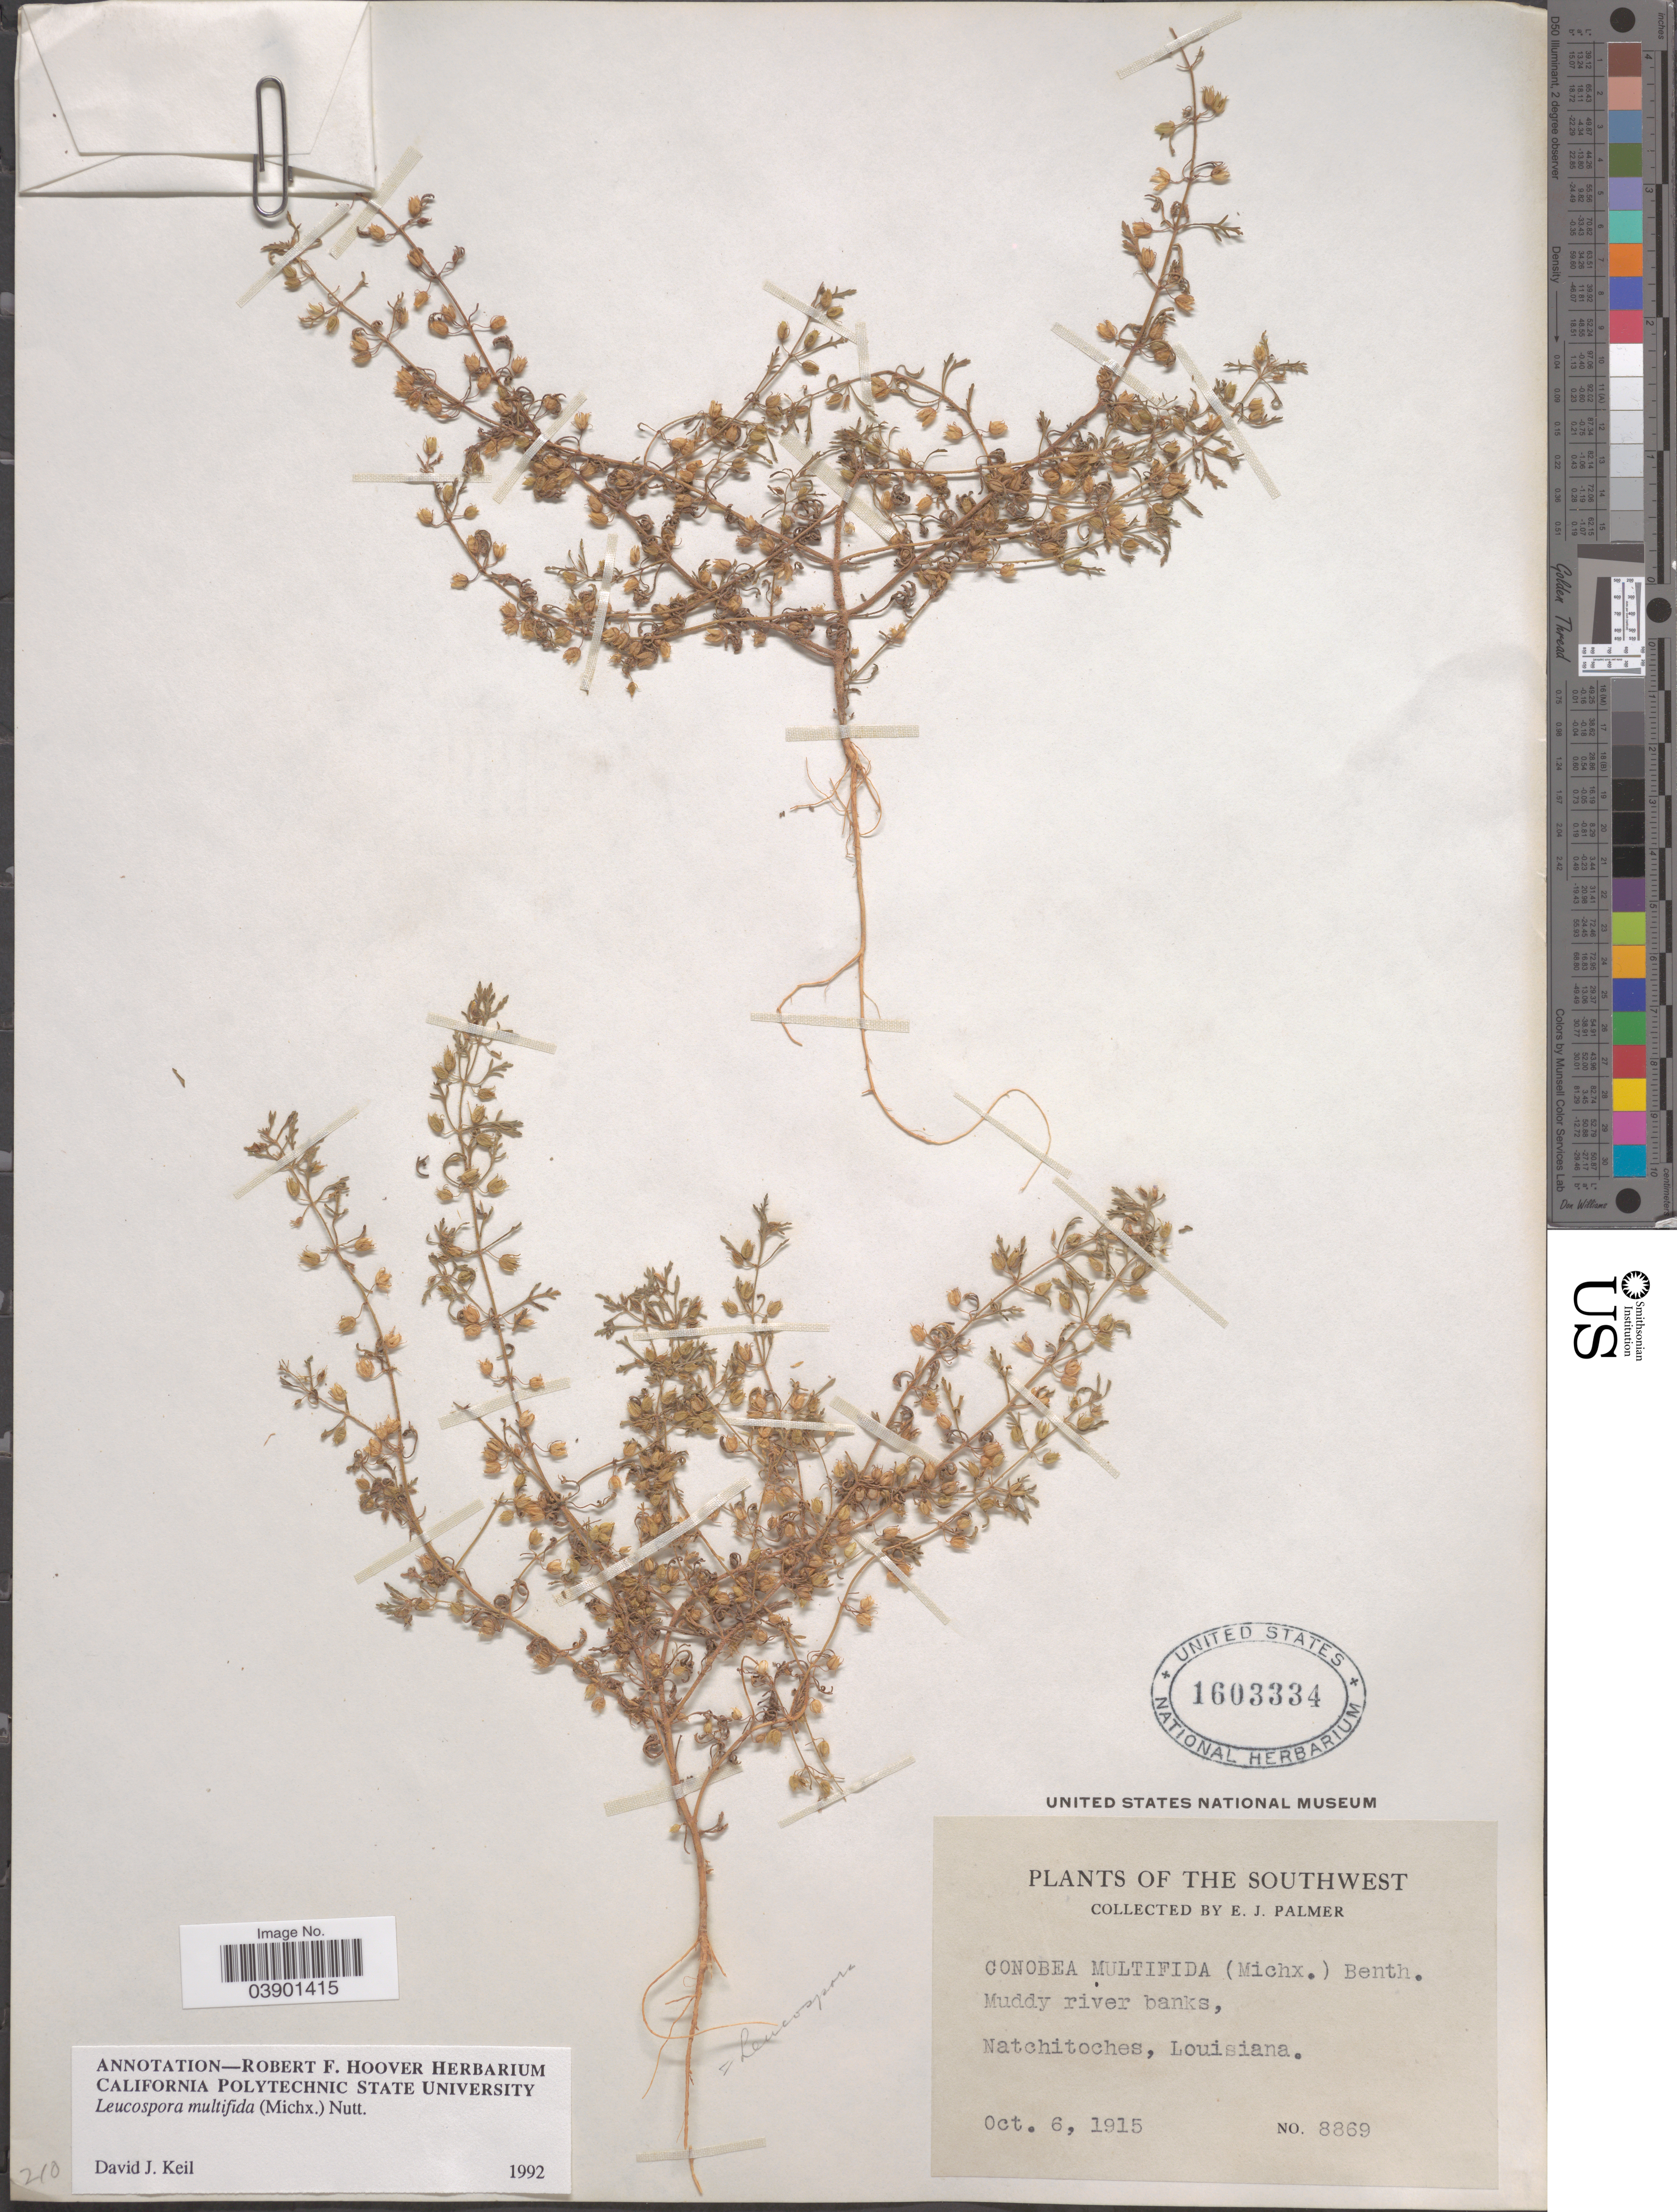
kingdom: Plantae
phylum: Tracheophyta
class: Magnoliopsida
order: Lamiales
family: Plantaginaceae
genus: Leucospora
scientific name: Leucospora multifida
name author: (Michx.) Nutt.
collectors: E. J. Palmer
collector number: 8869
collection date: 1915-10-06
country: United States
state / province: Louisiana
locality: The Southwest. Natchitoches.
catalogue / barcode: US 1603334